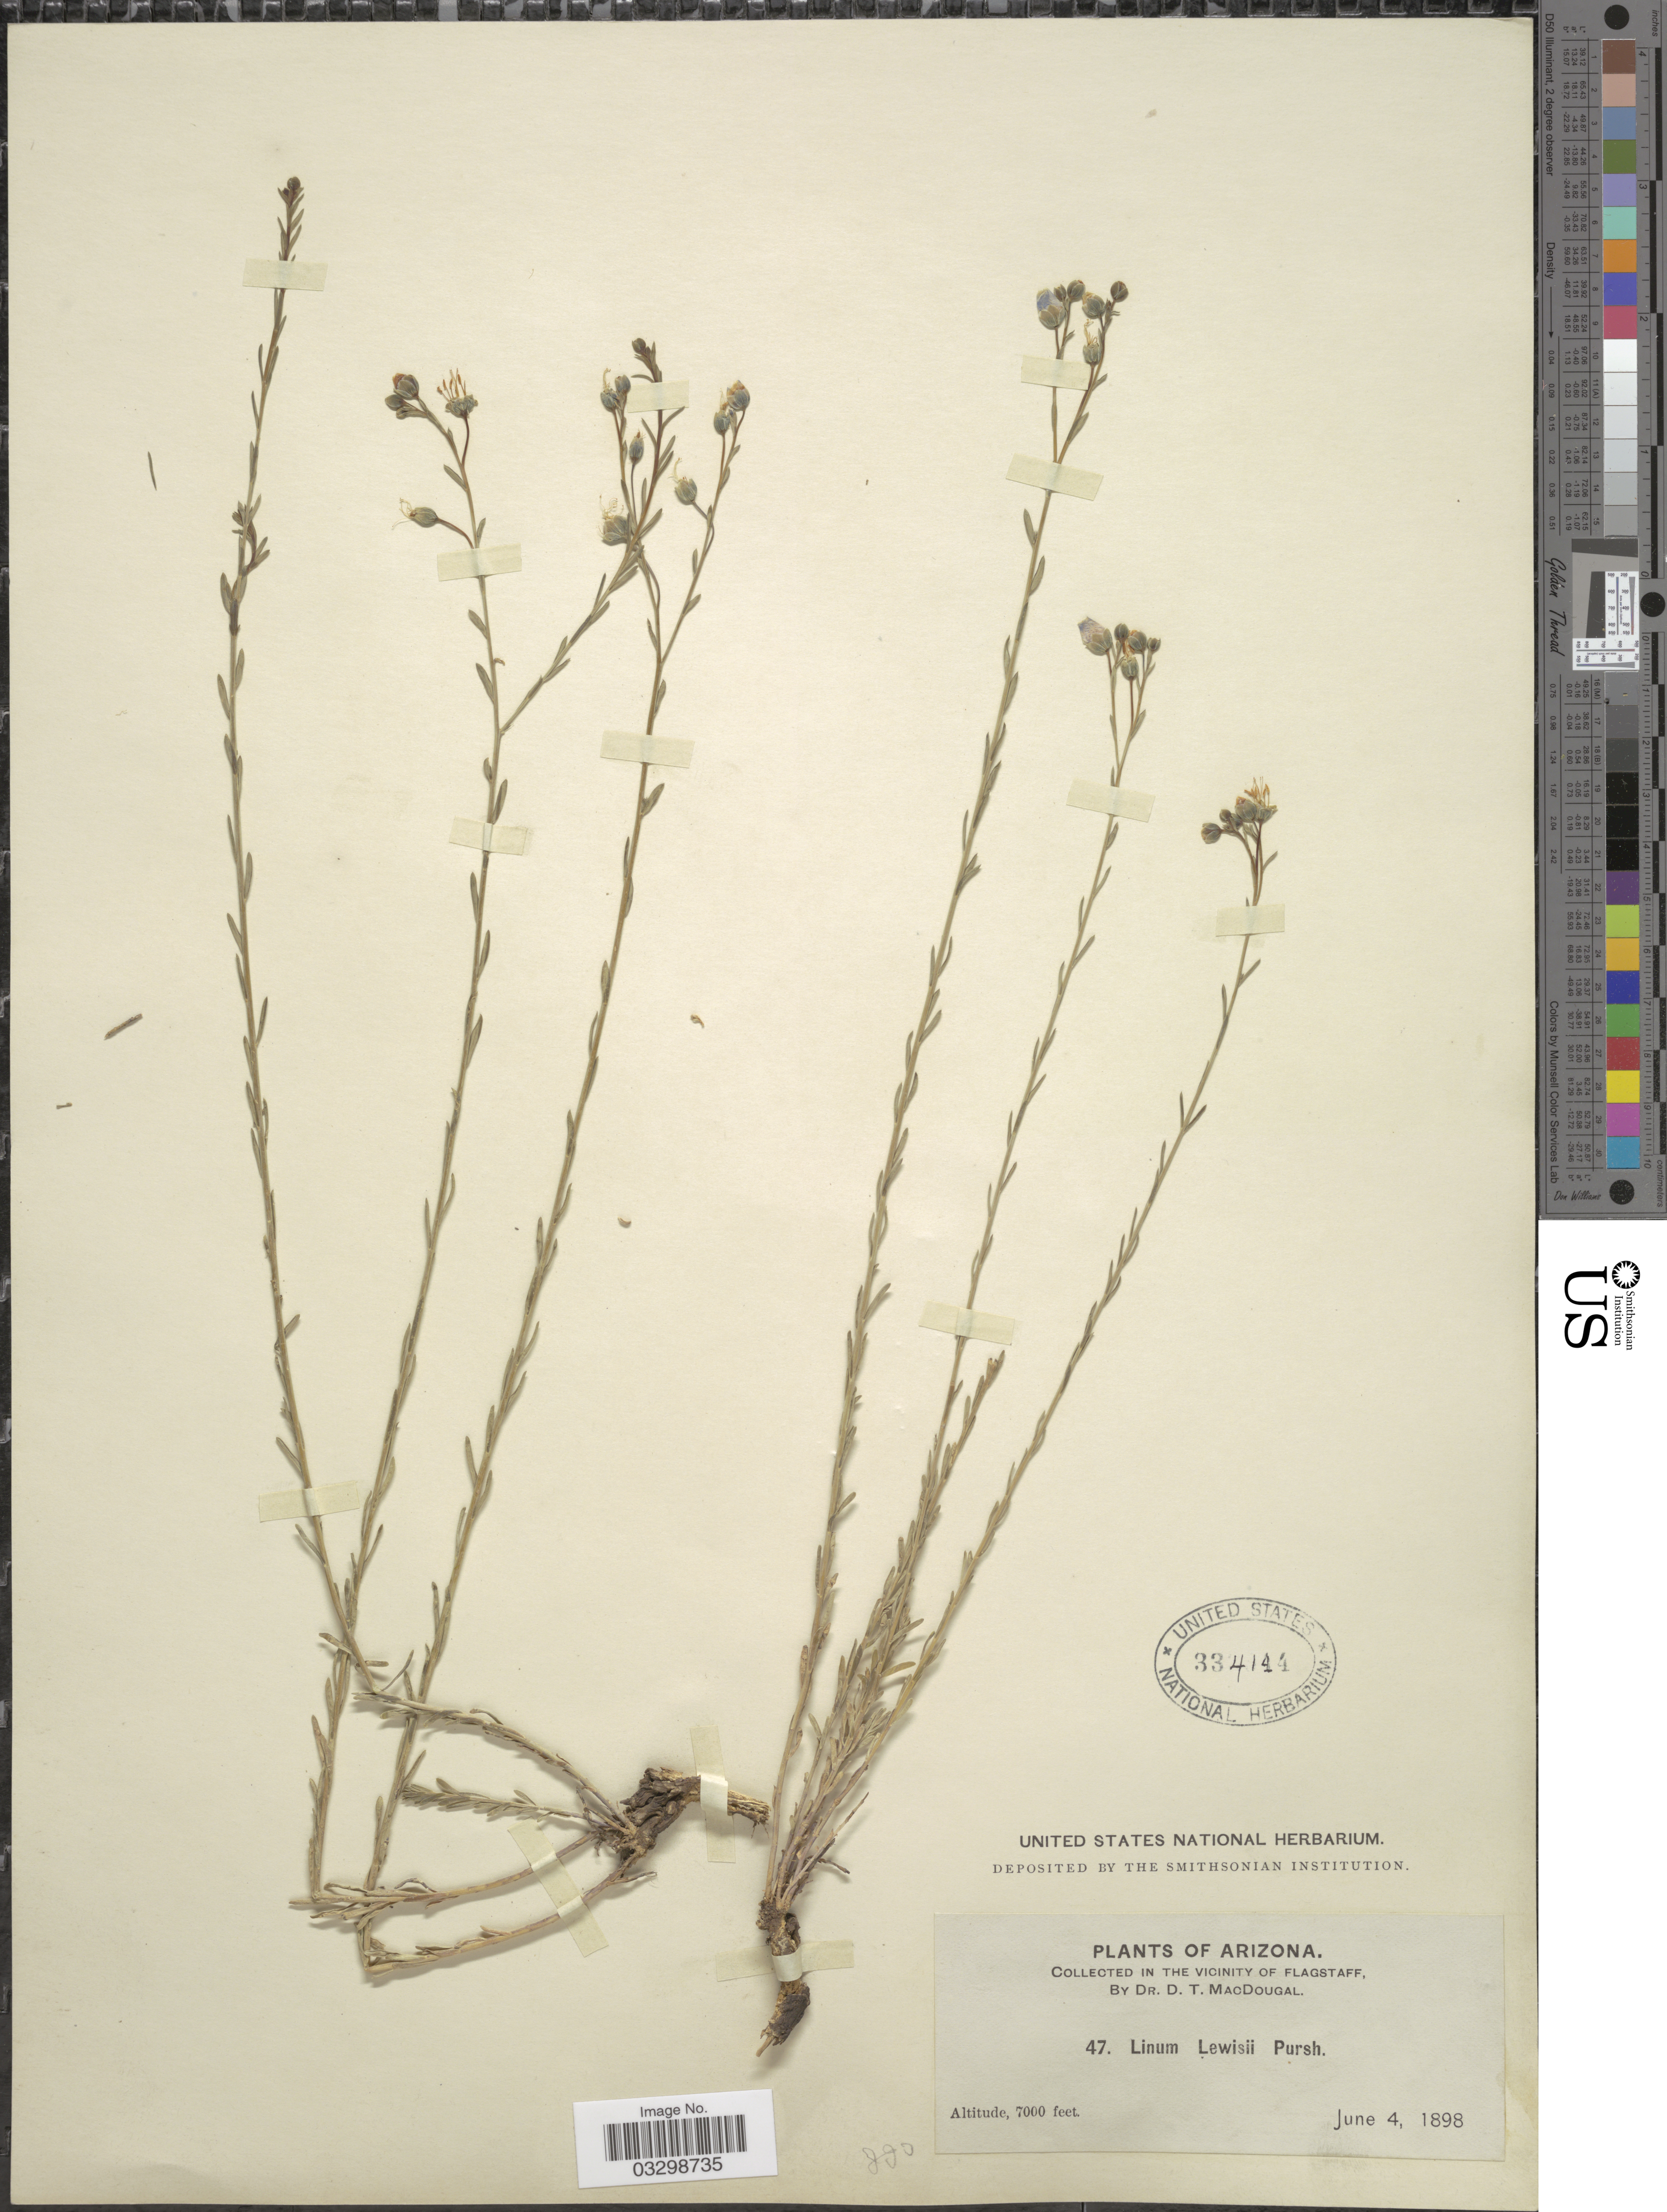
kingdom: Plantae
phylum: Tracheophyta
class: Magnoliopsida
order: Malpighiales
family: Linaceae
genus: Linum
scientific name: Linum lewisii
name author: Pursh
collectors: D. T. MacDougal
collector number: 47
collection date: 1898-06-04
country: United States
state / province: Arizona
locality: In the vicinity of Flagstaff.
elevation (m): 2134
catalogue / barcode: US 334144